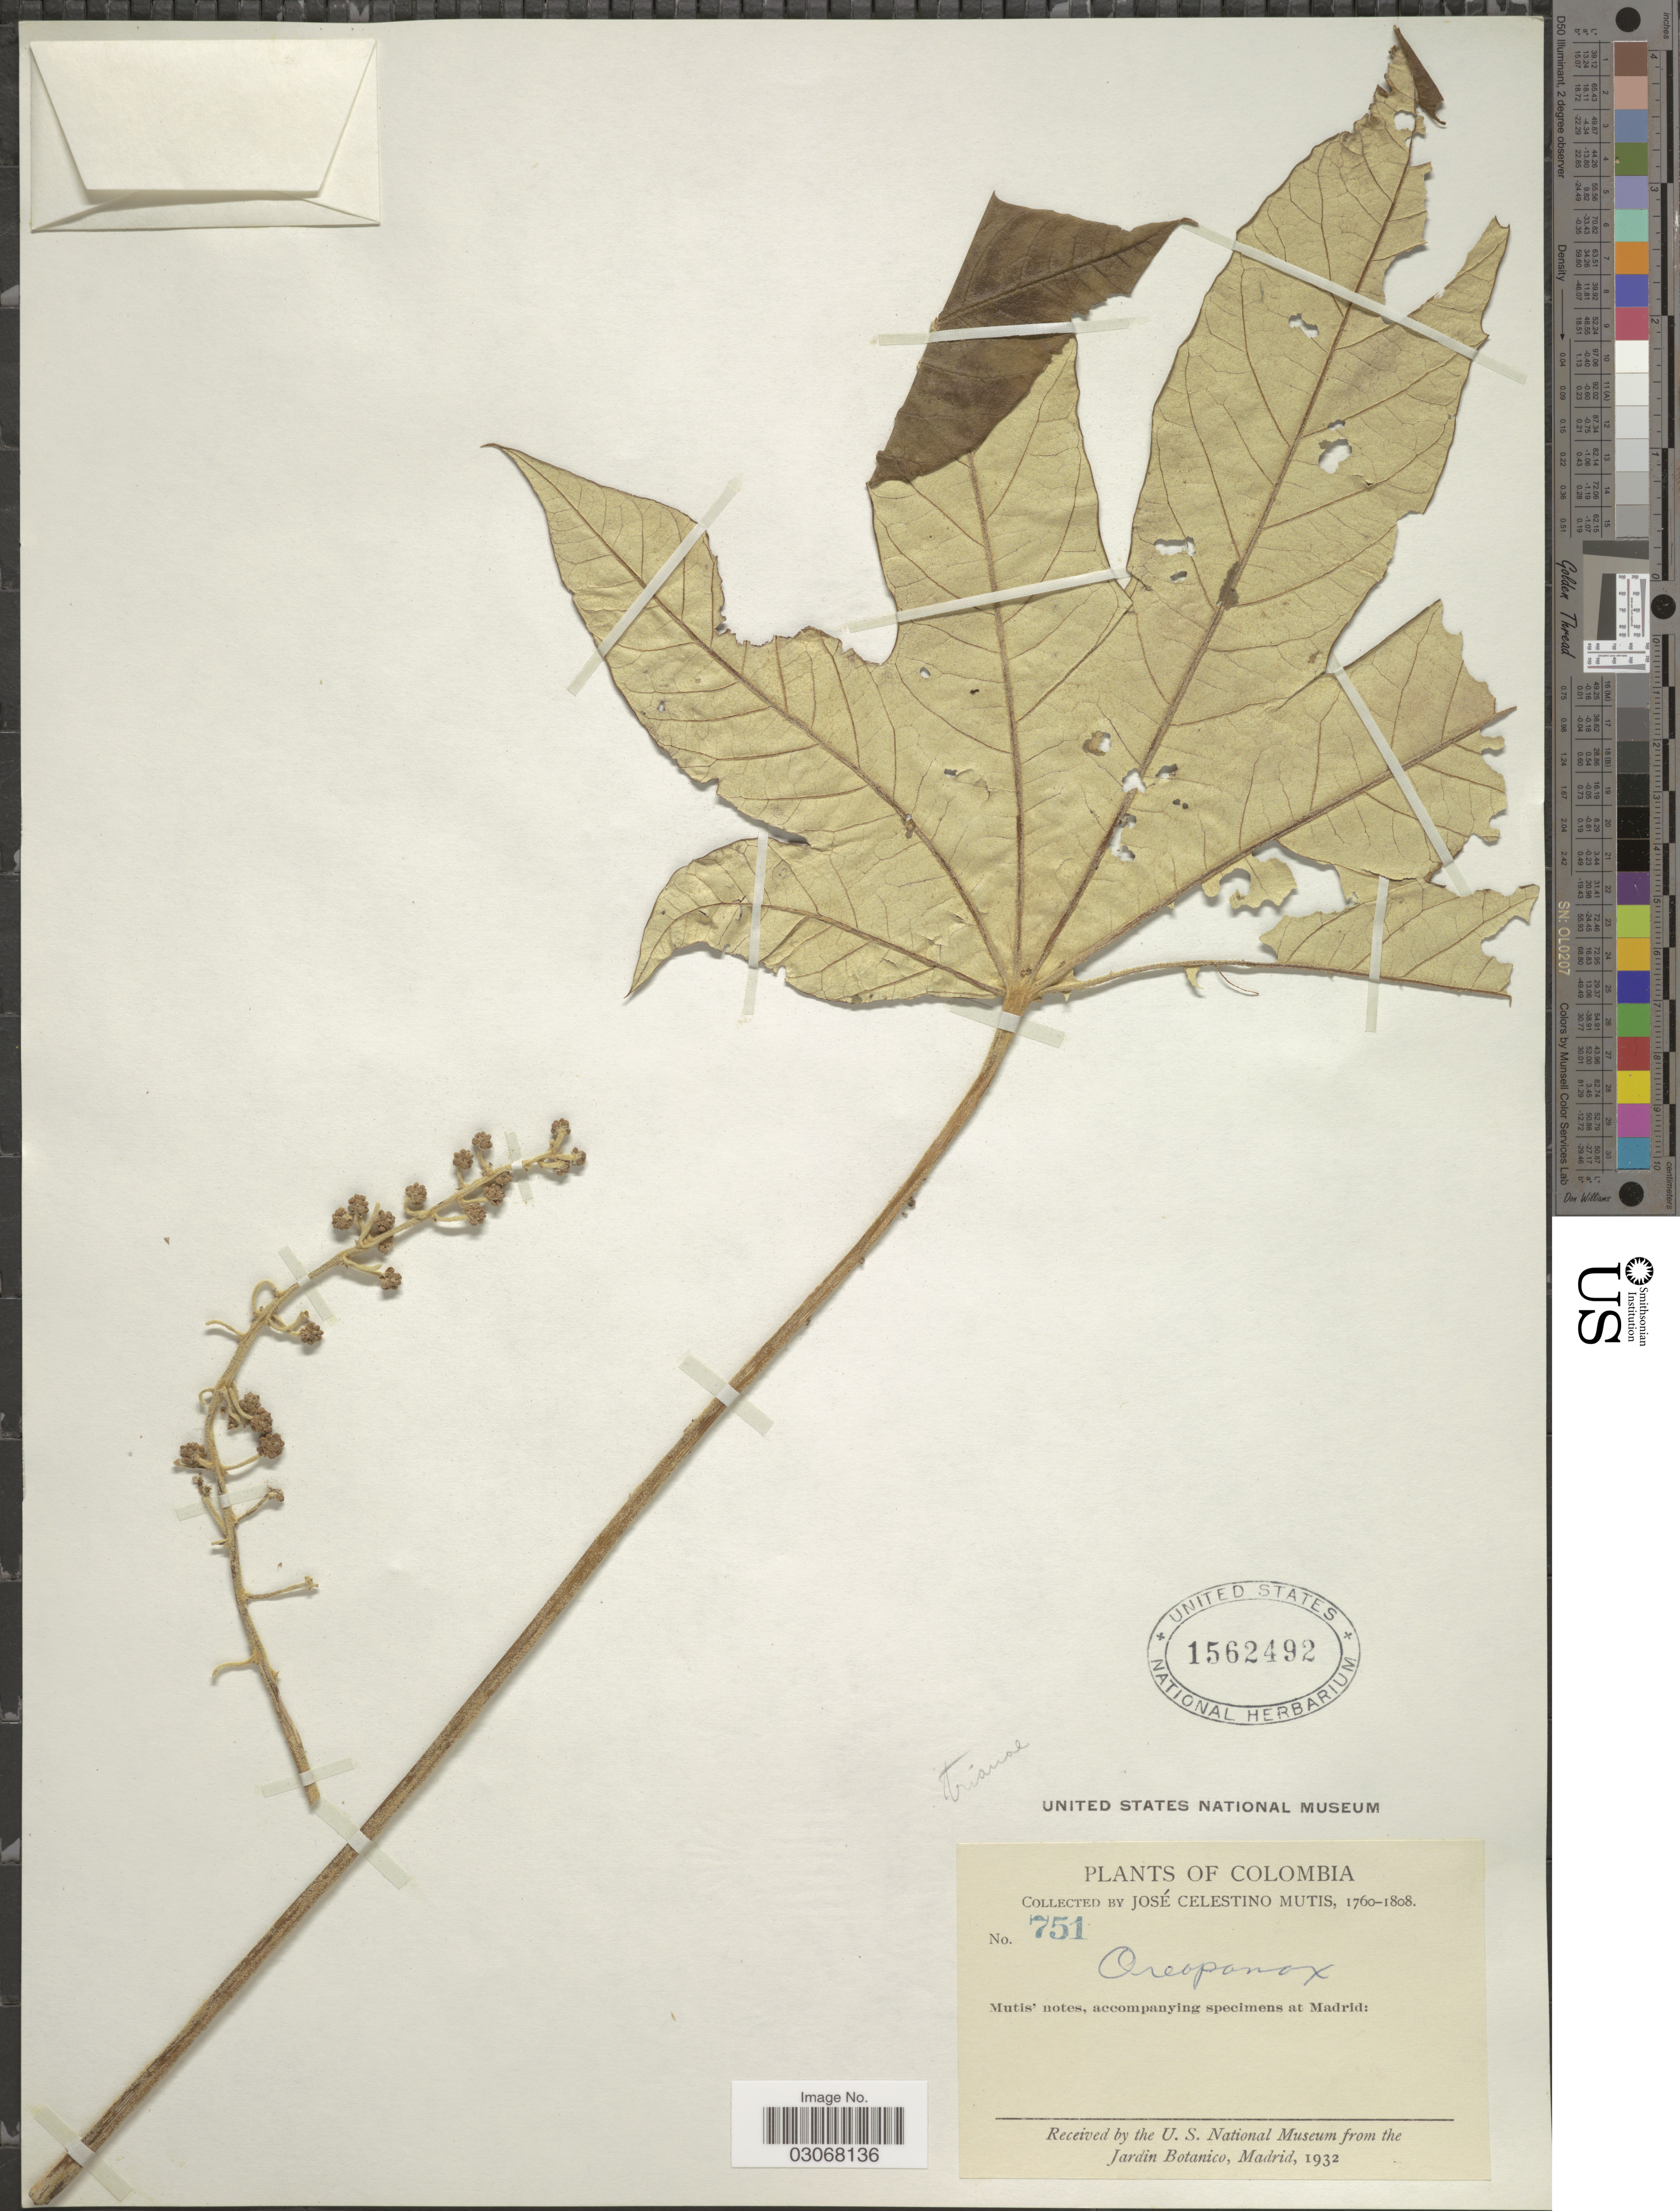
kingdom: Plantae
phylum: Tracheophyta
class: Magnoliopsida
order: Apiales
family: Araliaceae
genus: Oreopanax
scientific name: Oreopanax trianae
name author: Decne. & Planch. ex Harms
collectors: J. C. B. Mutis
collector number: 751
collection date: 1760/1808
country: Colombia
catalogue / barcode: US 1562492